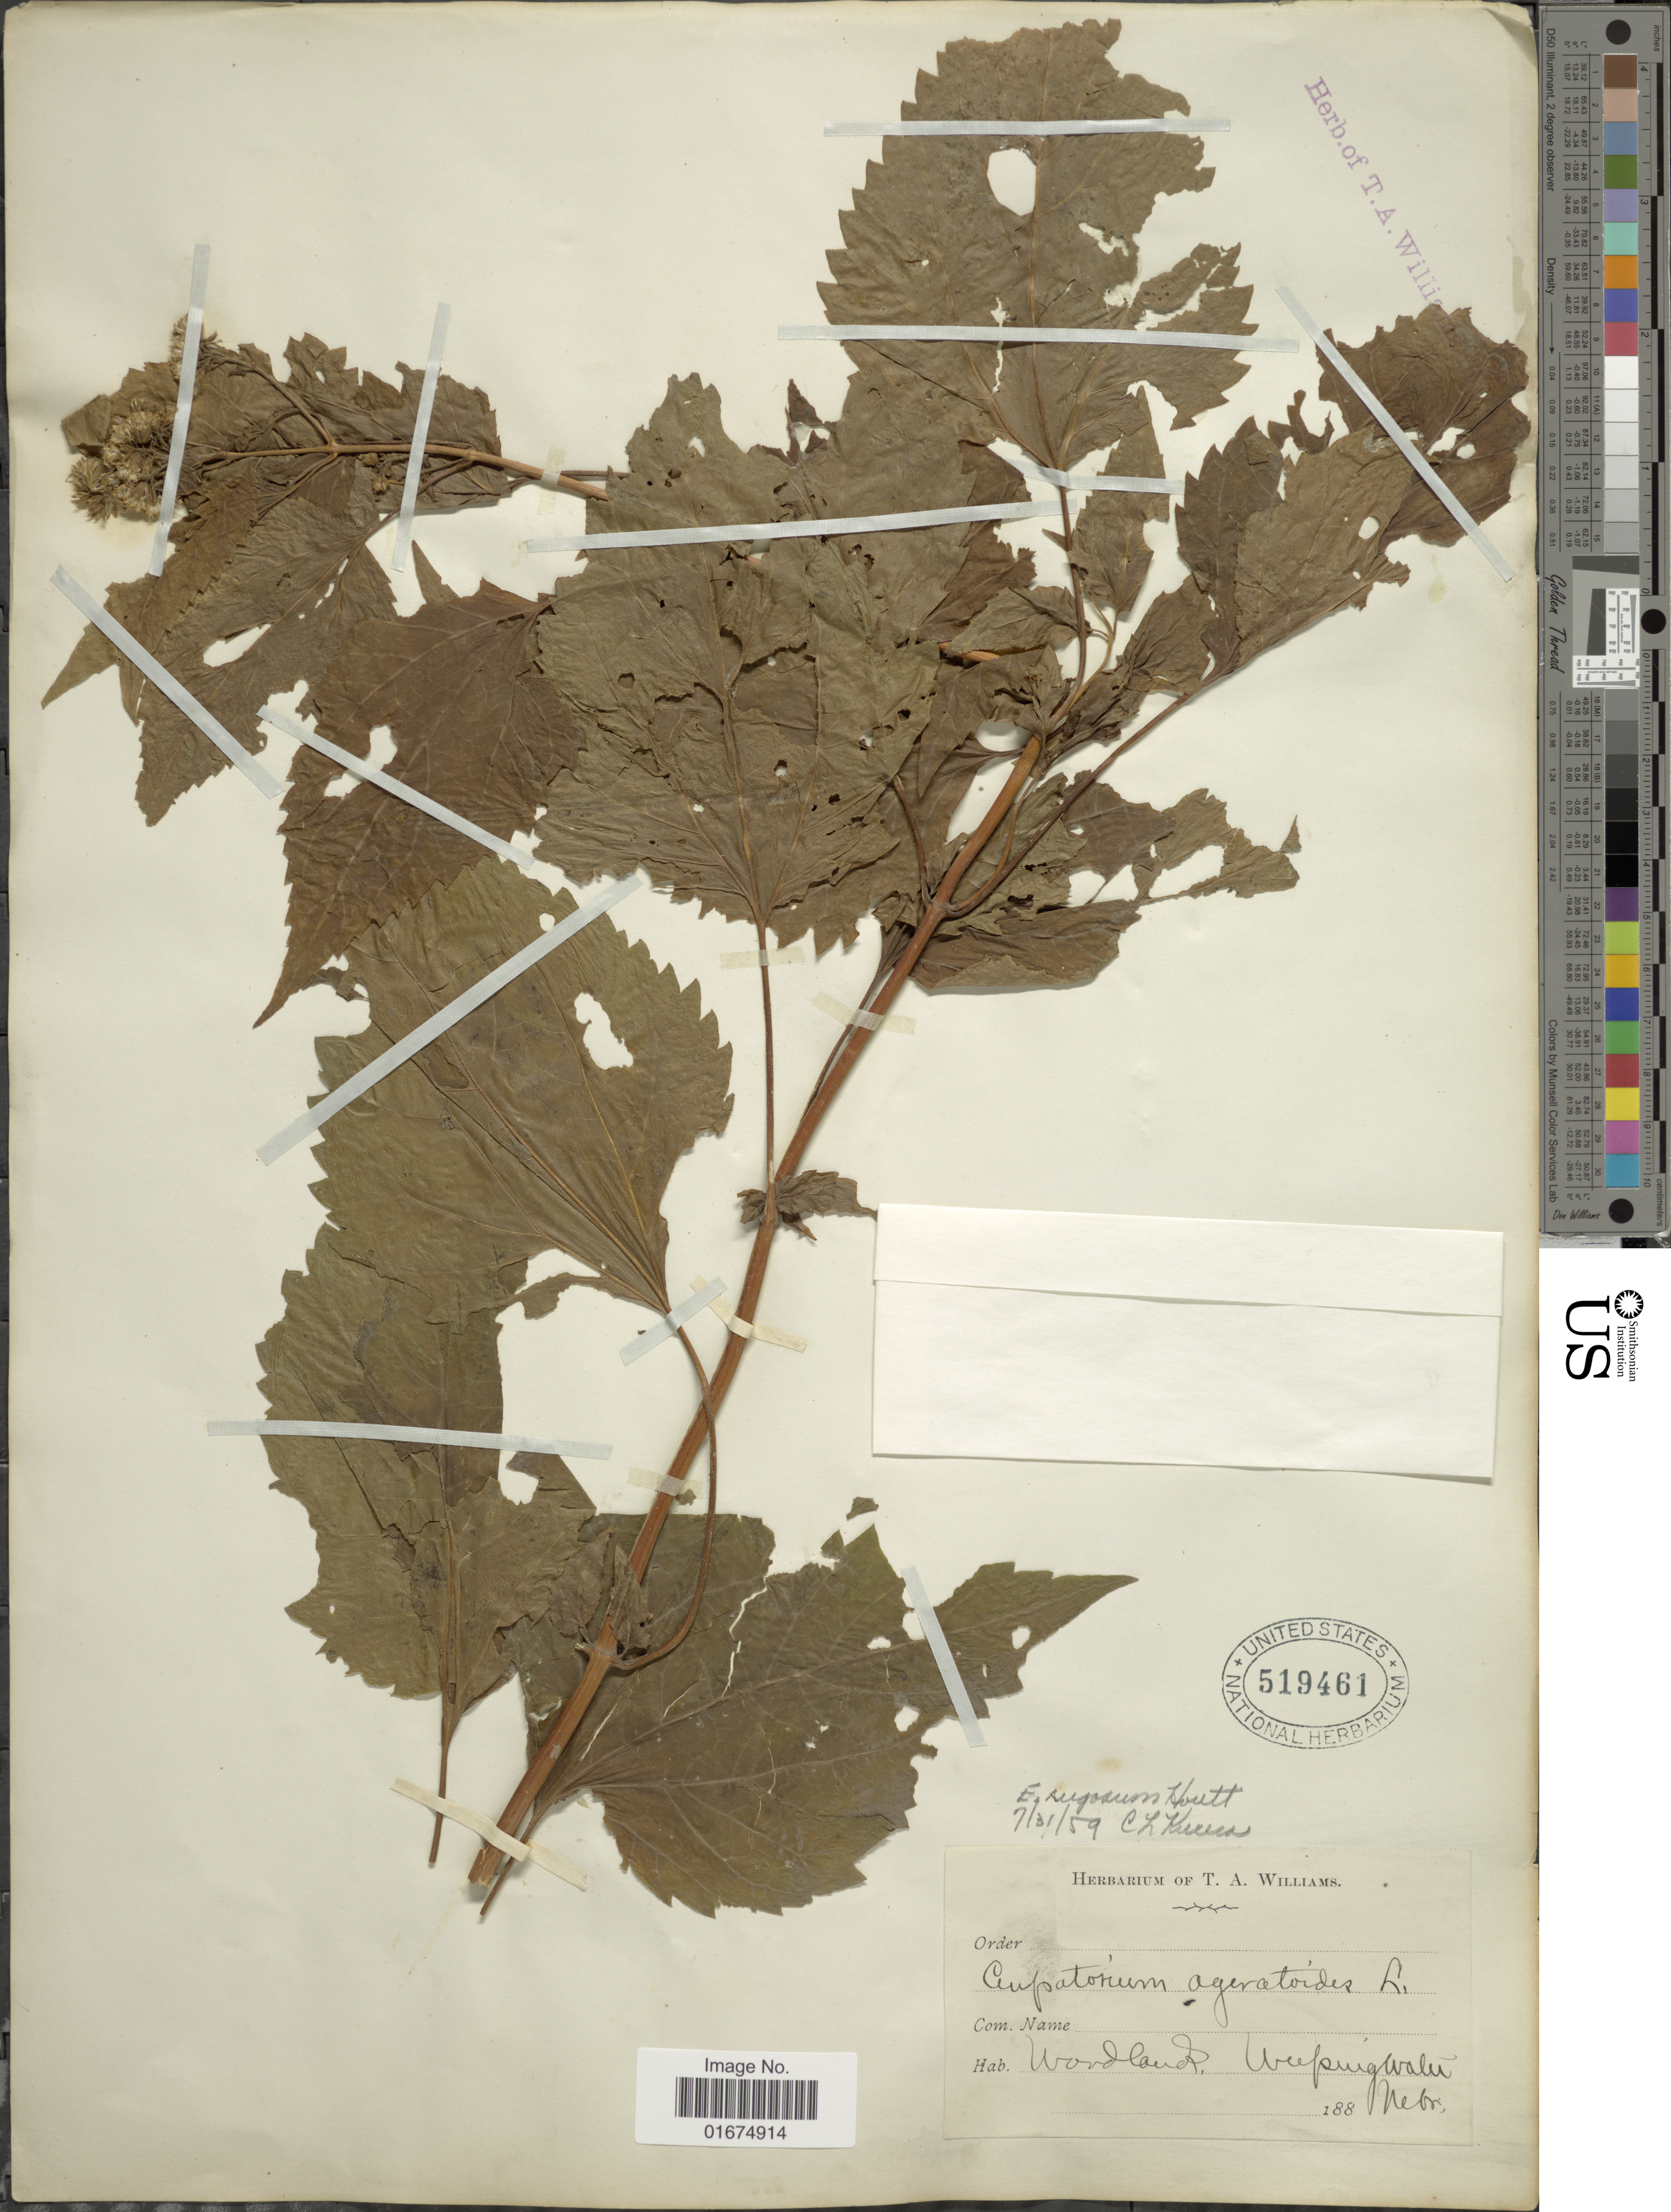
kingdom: Plantae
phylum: Tracheophyta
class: Magnoliopsida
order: Asterales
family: Asteraceae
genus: Ageratina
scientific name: Ageratina altissima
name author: (L.) R.M. King & H. Rob.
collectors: ex herb. Thos. A. Williams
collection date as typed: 188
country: United States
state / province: Nebraska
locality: Woodlands, Weeping Water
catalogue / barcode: US 519461